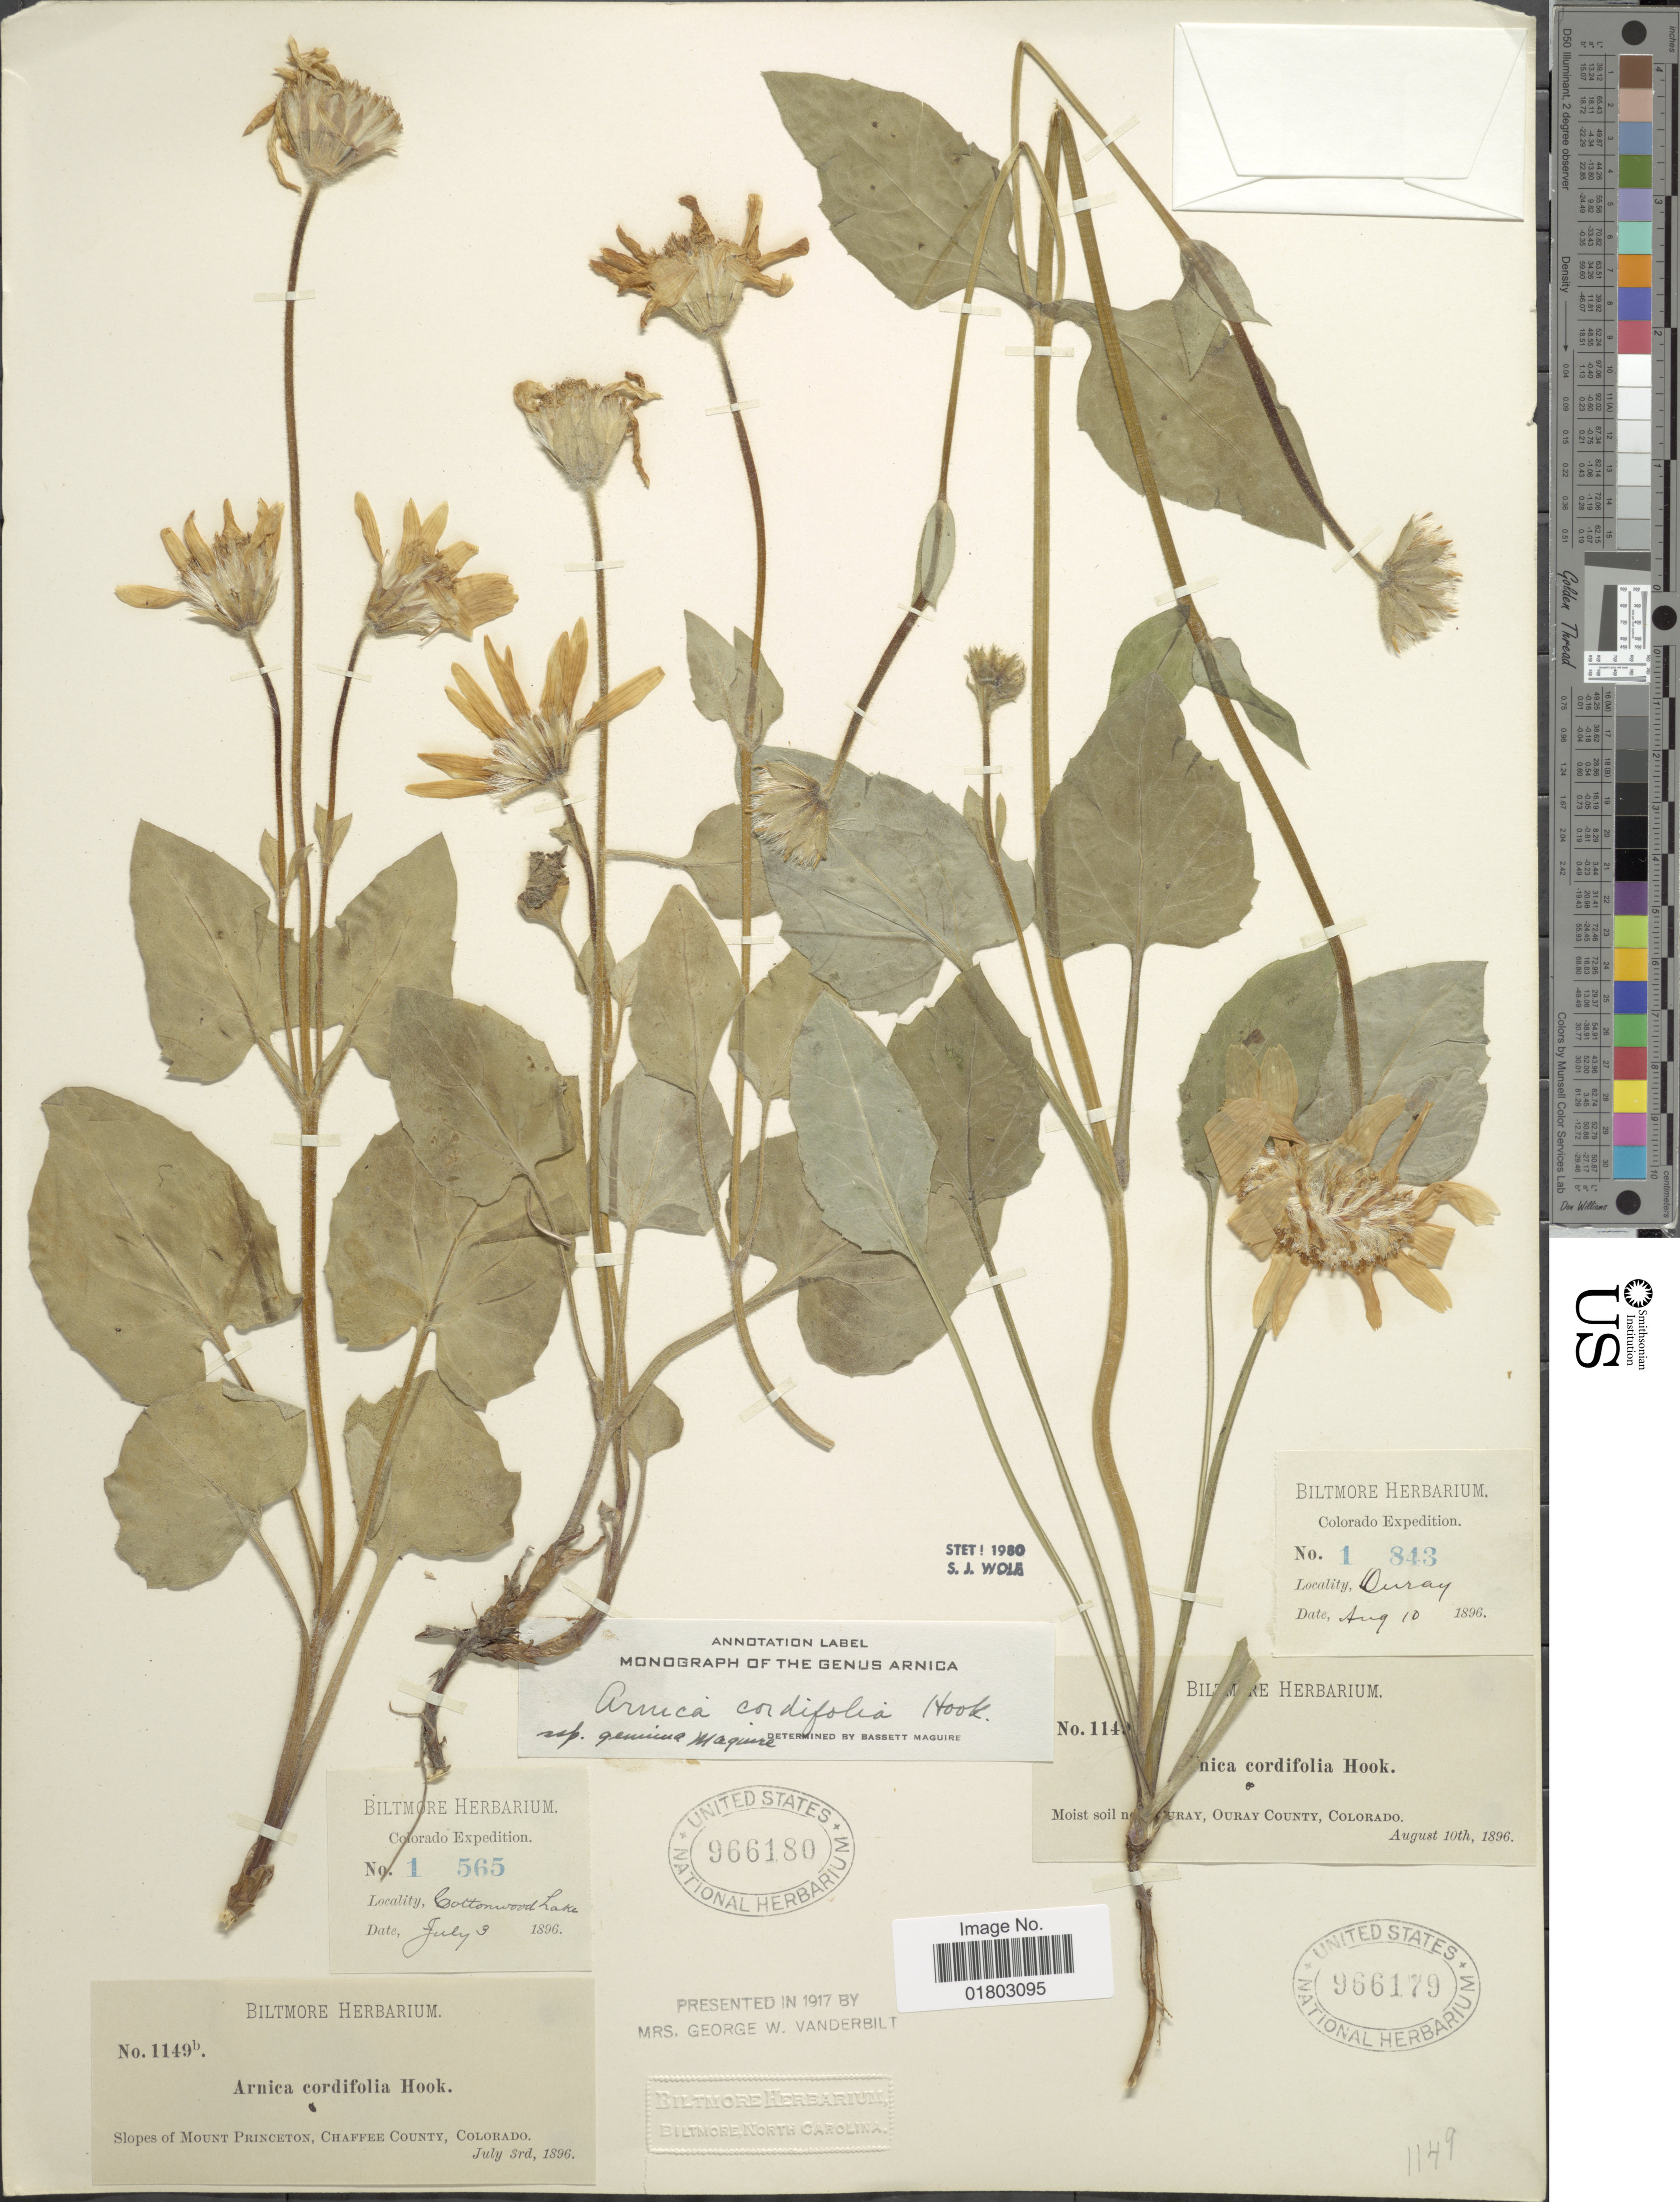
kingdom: Plantae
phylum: Tracheophyta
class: Magnoliopsida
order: Asterales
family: Asteraceae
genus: Arnica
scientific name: Arnica cordifolia subsp. genuina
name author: Maguire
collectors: ex herb. Biltmore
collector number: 114!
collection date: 1896-08-10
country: United States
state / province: Colorado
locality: near Ouray, Ouray County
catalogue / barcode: US 966179-2